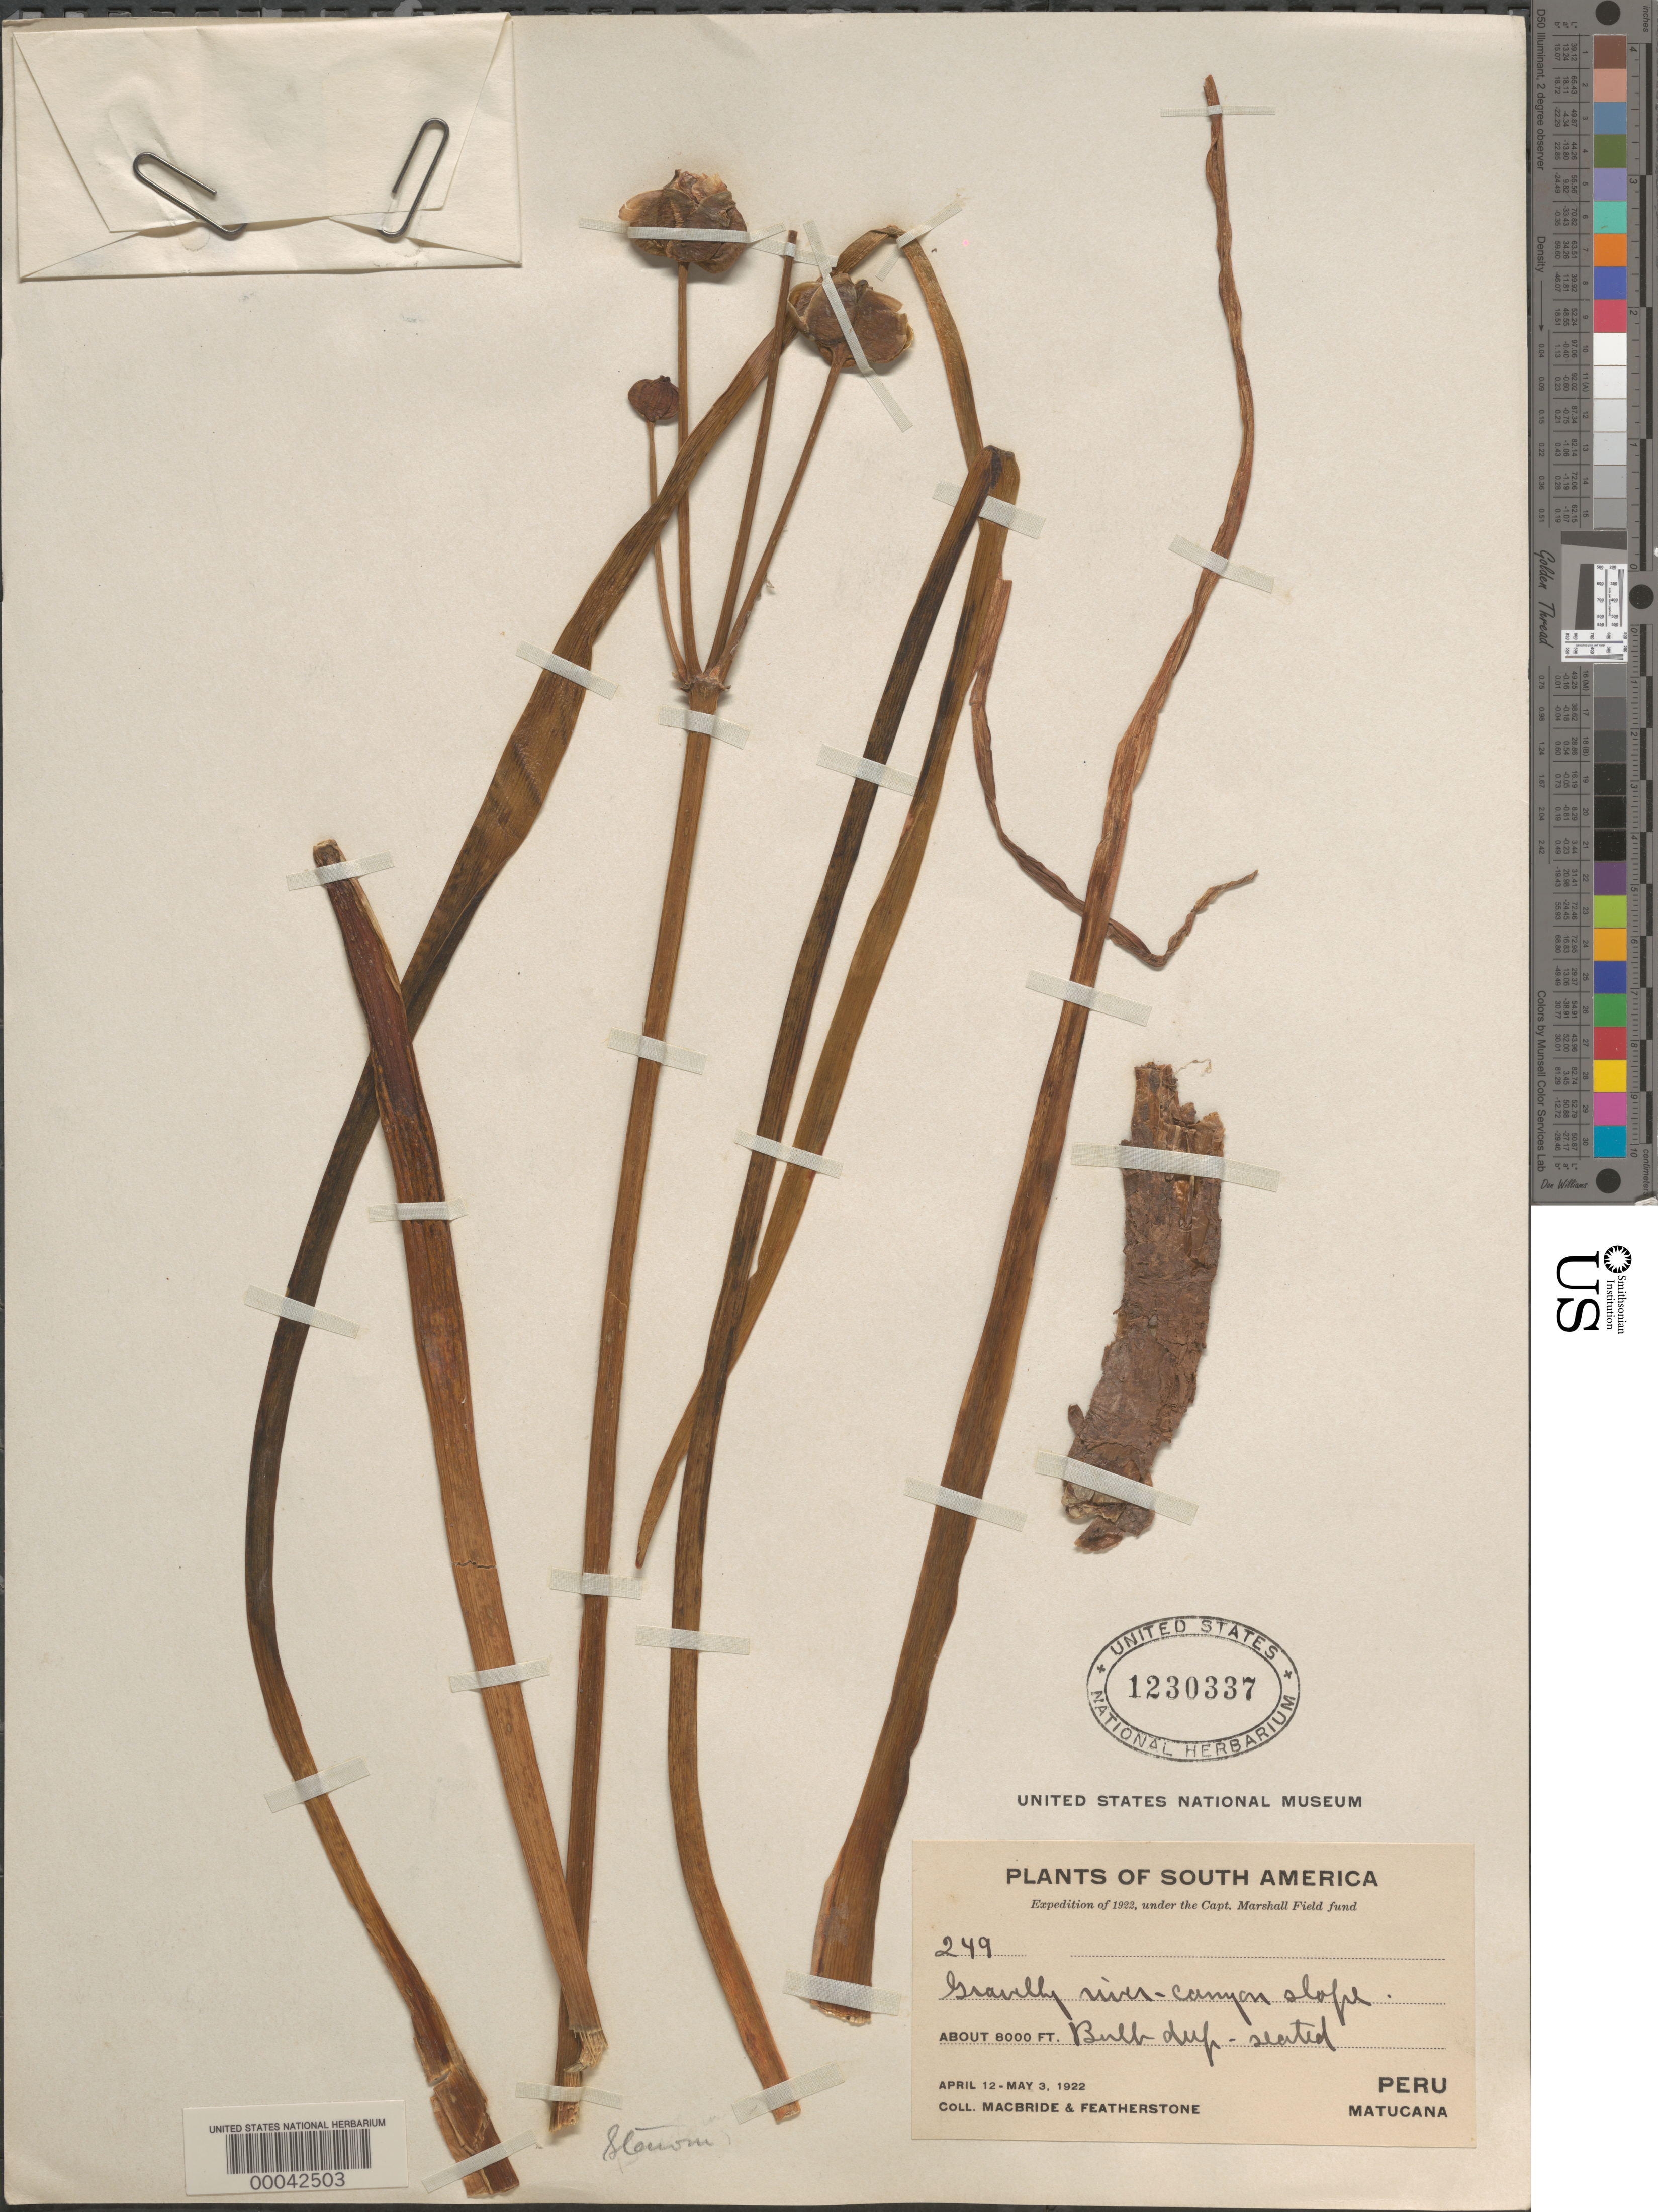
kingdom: Plantae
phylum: Tracheophyta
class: Liliopsida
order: Asparagales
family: Amaryllidaceae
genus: Stenomesson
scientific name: Stenomesson sp.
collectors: J. F. Macbride & W. Featherstone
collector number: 249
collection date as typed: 12 Apr 1922 to 03 May 1922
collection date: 1922-04-12/1922-05-03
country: Peru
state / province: Lima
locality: Matucana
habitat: Gravelly river-canyon slope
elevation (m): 2438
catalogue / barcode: US 1230337